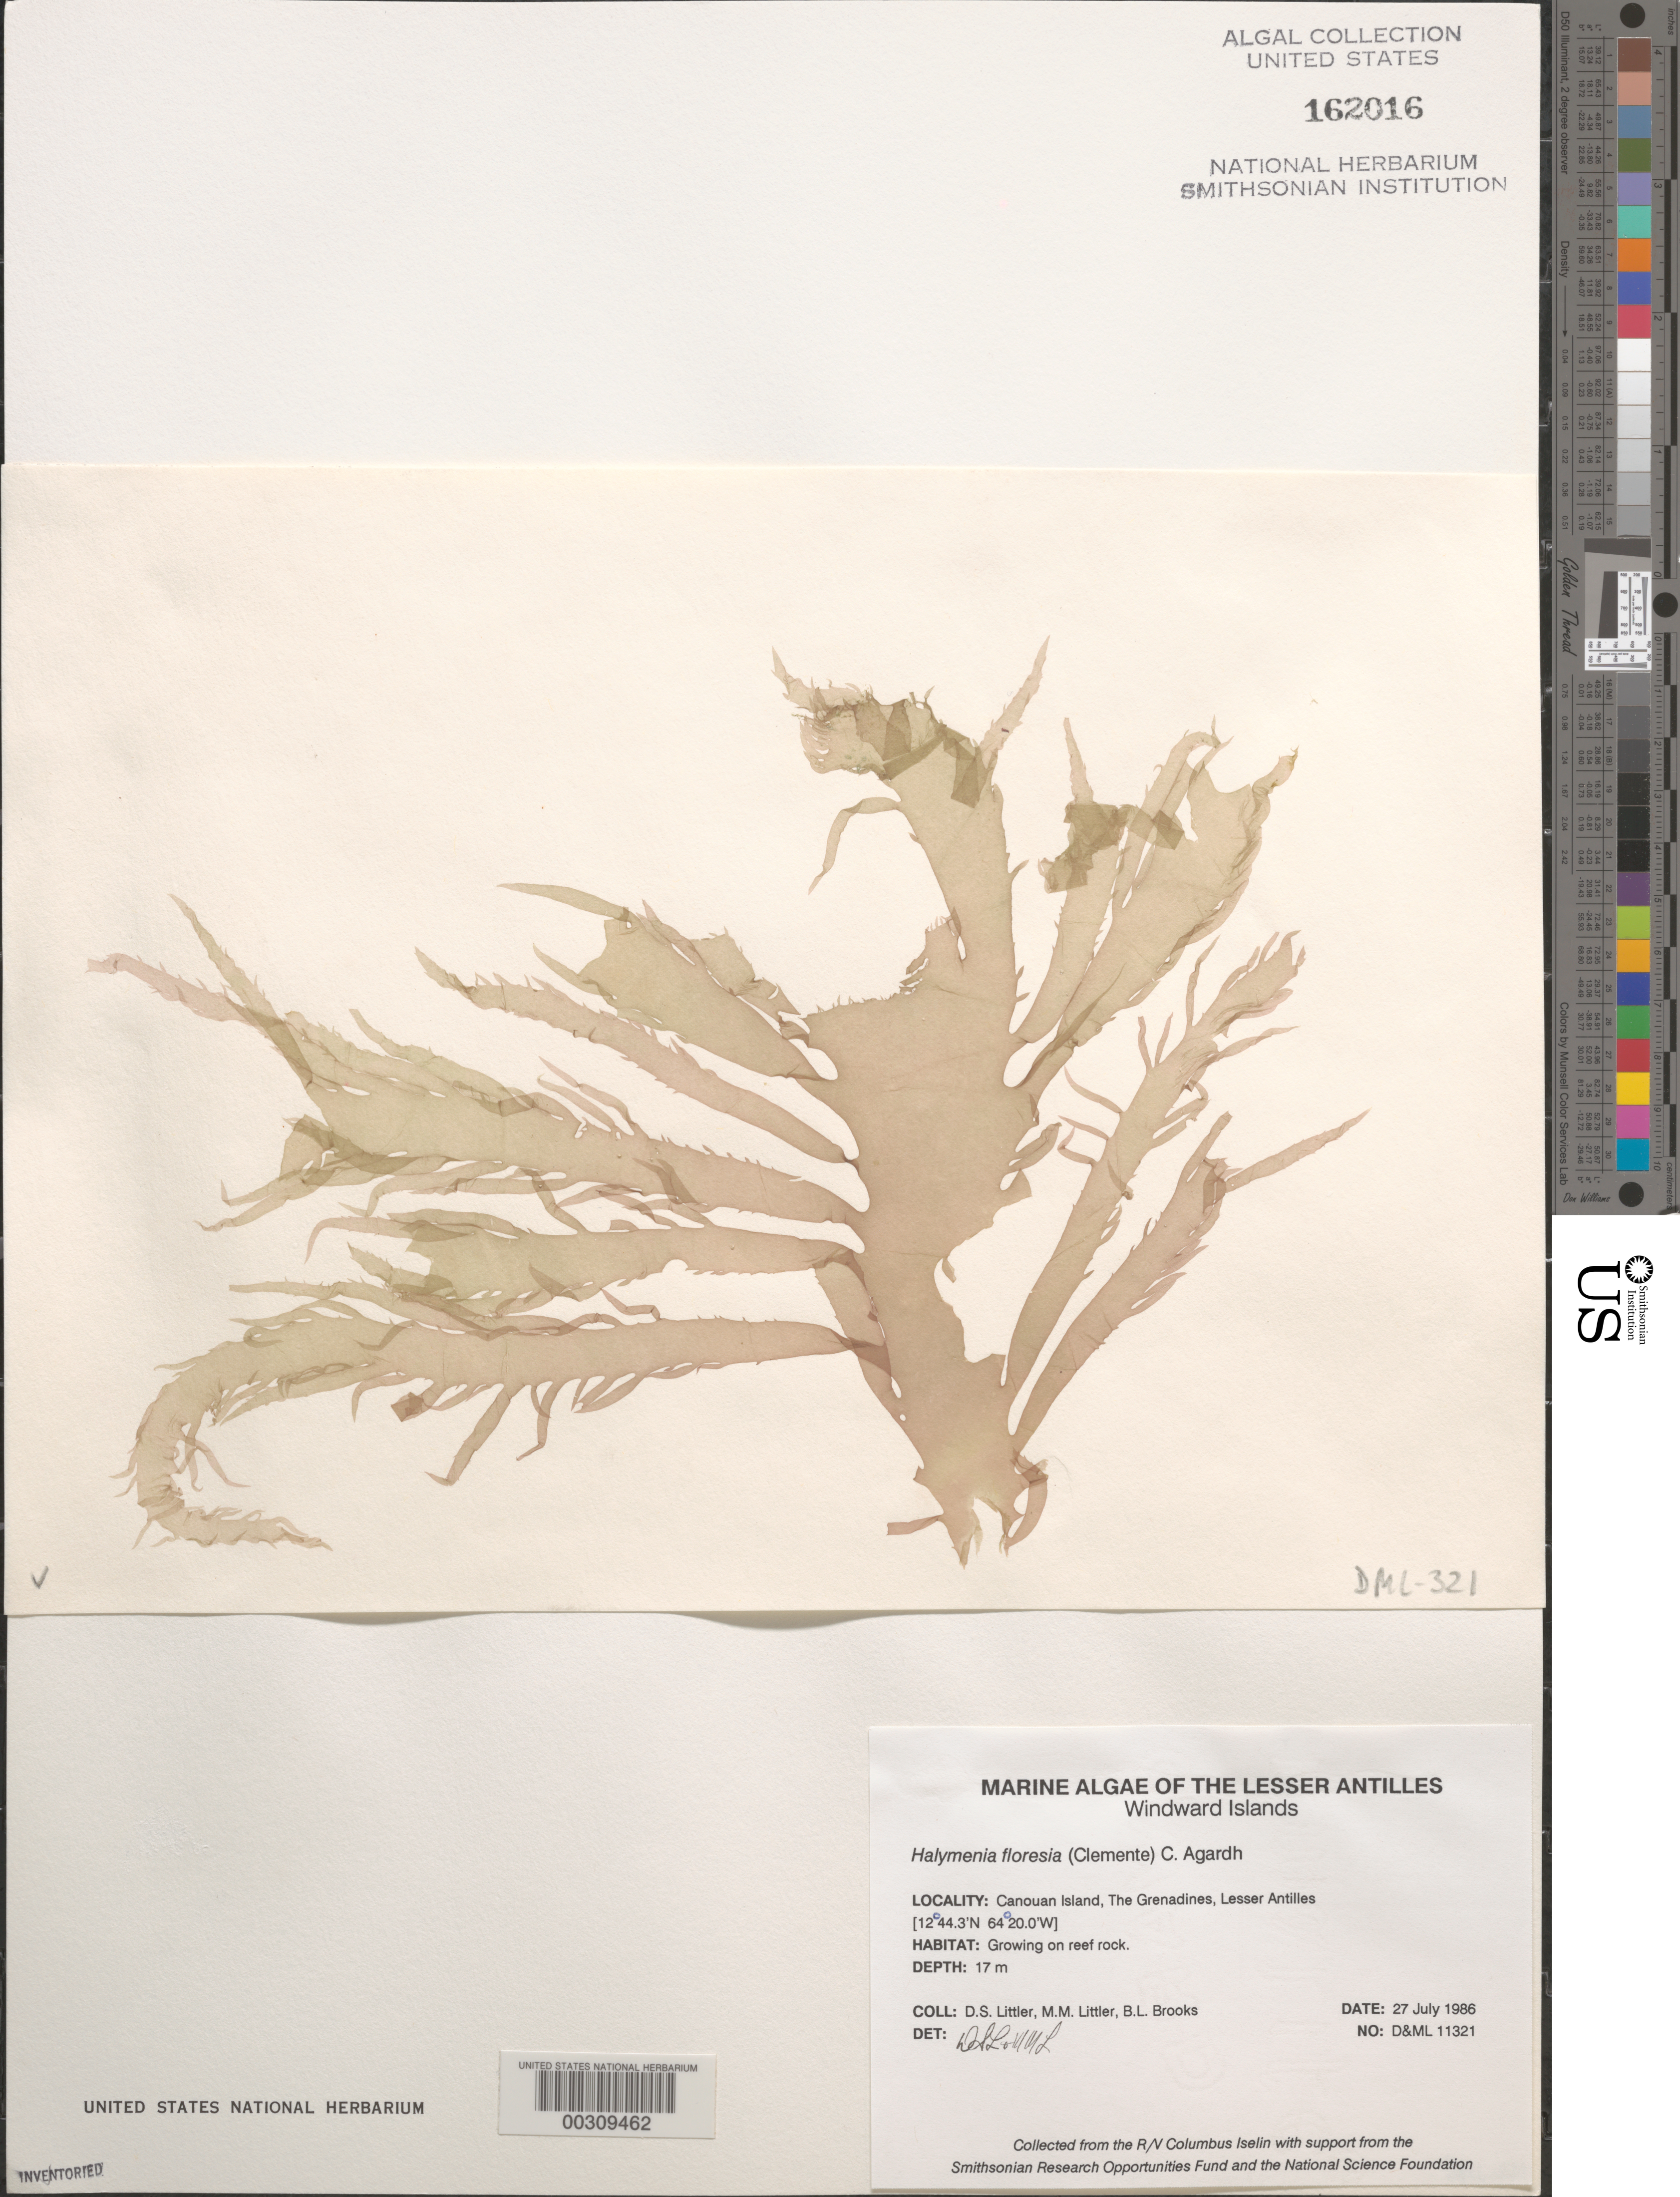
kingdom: Plantae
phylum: Rhodophyta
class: Florideophyceae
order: Halymeniales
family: Halymeniaceae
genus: Halymenia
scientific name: Halymenia floresii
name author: (Clemente) C. Agardh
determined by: Littler, D. S.; Littler, M. M.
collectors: D. S. Littler, M. M. Littler & B. Brooks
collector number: D&ML 11321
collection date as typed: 27 Jul 1986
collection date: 1986-07-27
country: St. Vincent - Grenadines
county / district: Grenadines Parish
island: Canouan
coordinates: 12 44.3' N, 64 20.0' W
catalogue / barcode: US 162016